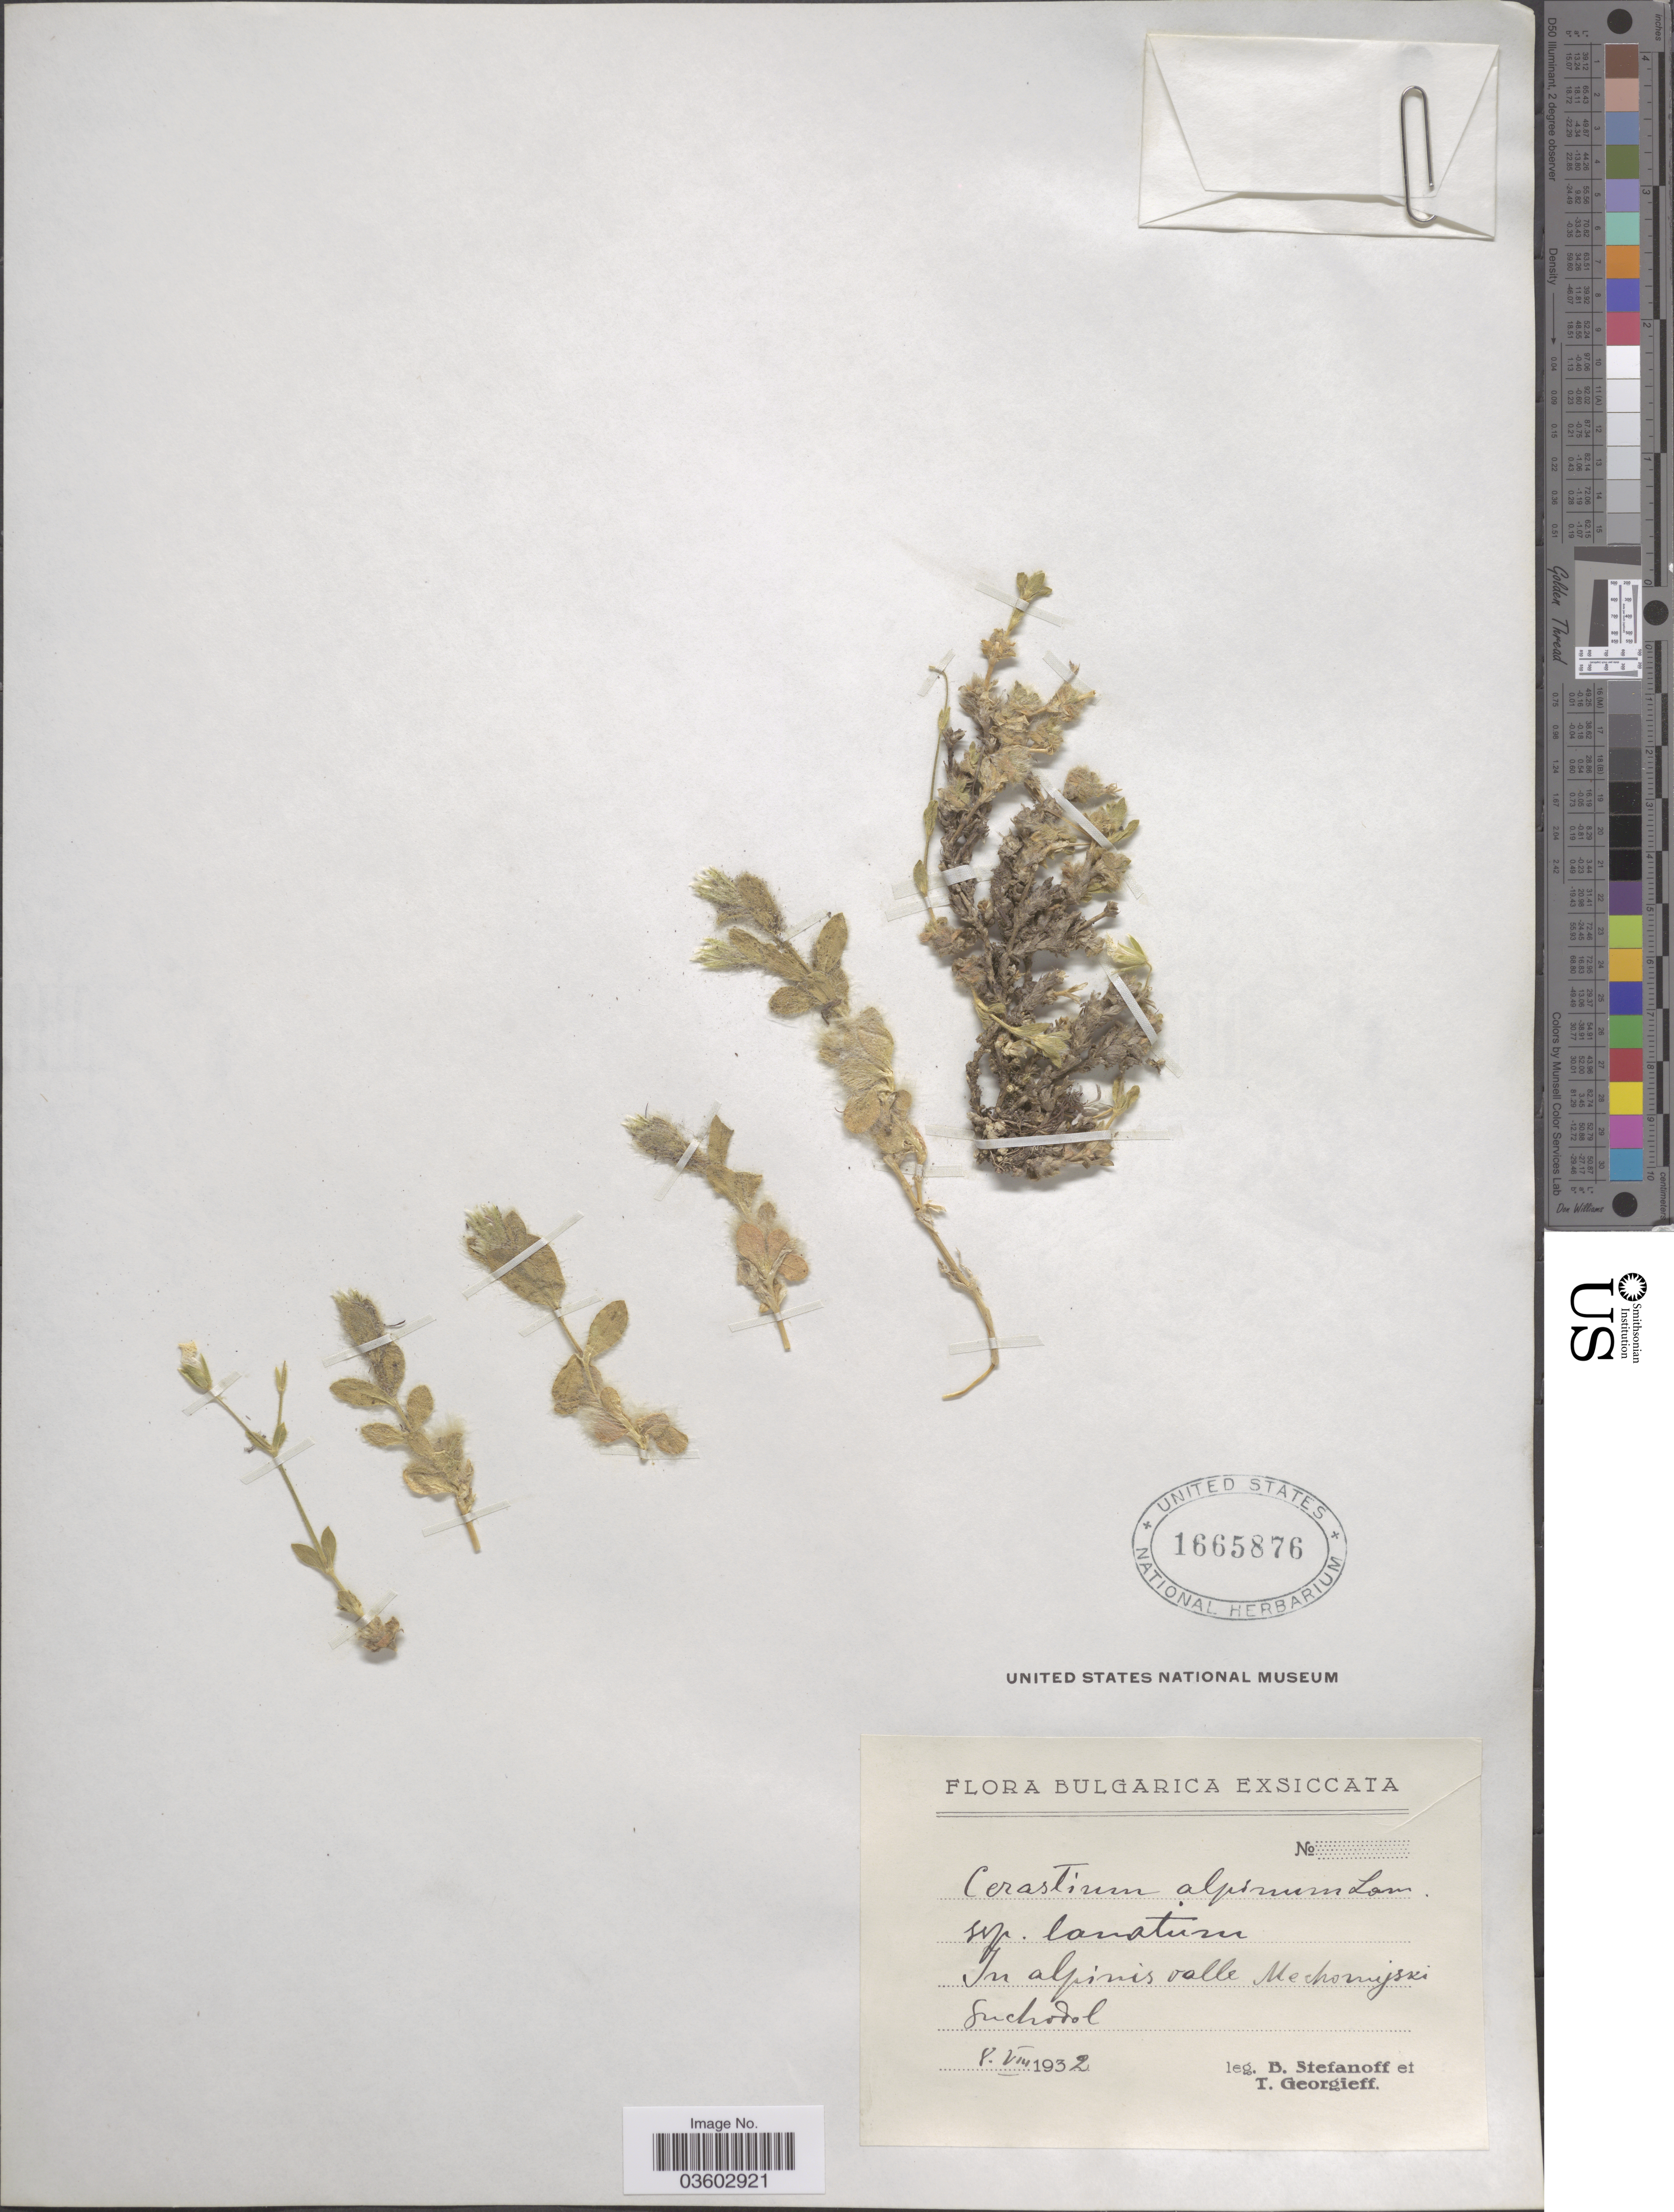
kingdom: Plantae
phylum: Tracheophyta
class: Magnoliopsida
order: Caryophyllales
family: Caryophyllaceae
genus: Cerastium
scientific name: Cerastium alpinum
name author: L.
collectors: B. Stefanoff & T. Georgieff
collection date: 1932-08-08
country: Bulgaria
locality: In alpinis valle Mechonujski [interpreted] Suchodol [interpreted].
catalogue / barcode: US 1665876